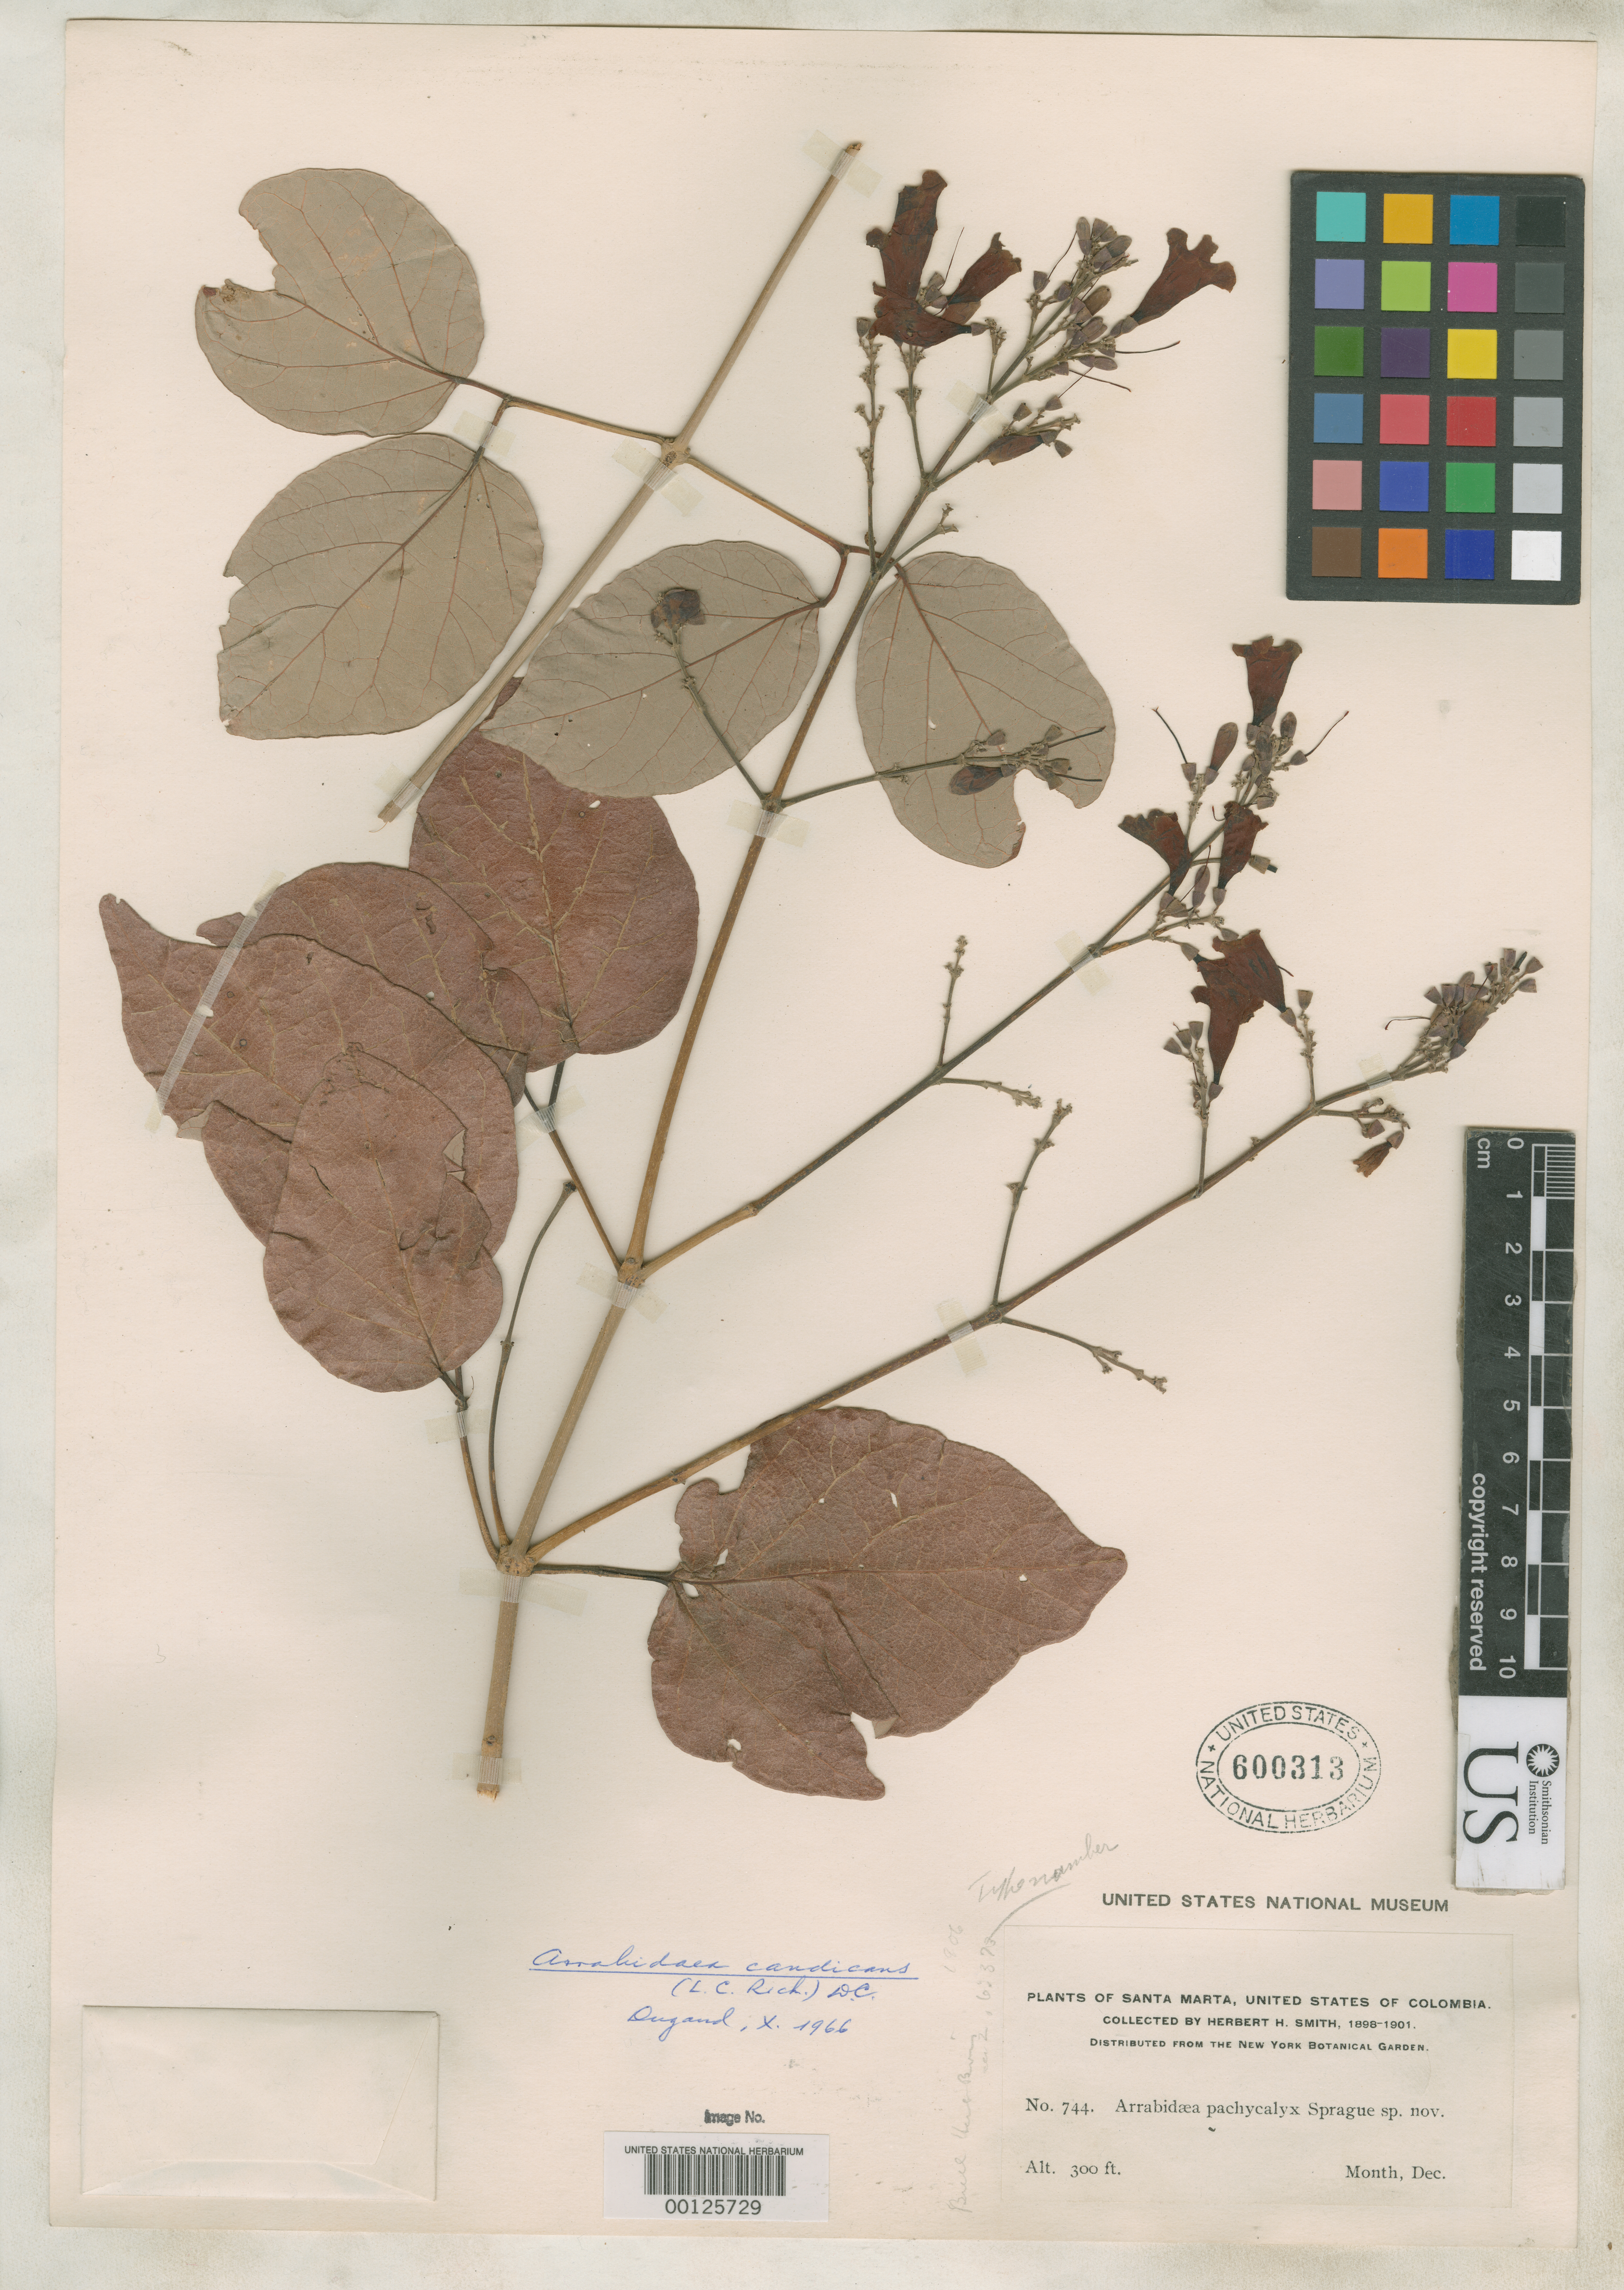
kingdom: Plantae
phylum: Tracheophyta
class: Magnoliopsida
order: Lamiales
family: Bignoniaceae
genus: Arrabidaea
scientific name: Arrabidaea pachycalyx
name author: Sprague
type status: Isosyntype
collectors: Herbert H. Smith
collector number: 744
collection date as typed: Dec 1898 to -- --- 1901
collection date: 1898-12/1901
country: Colombia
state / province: Magdalena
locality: Santa Marta, Masinga.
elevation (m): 90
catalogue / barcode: US 600313